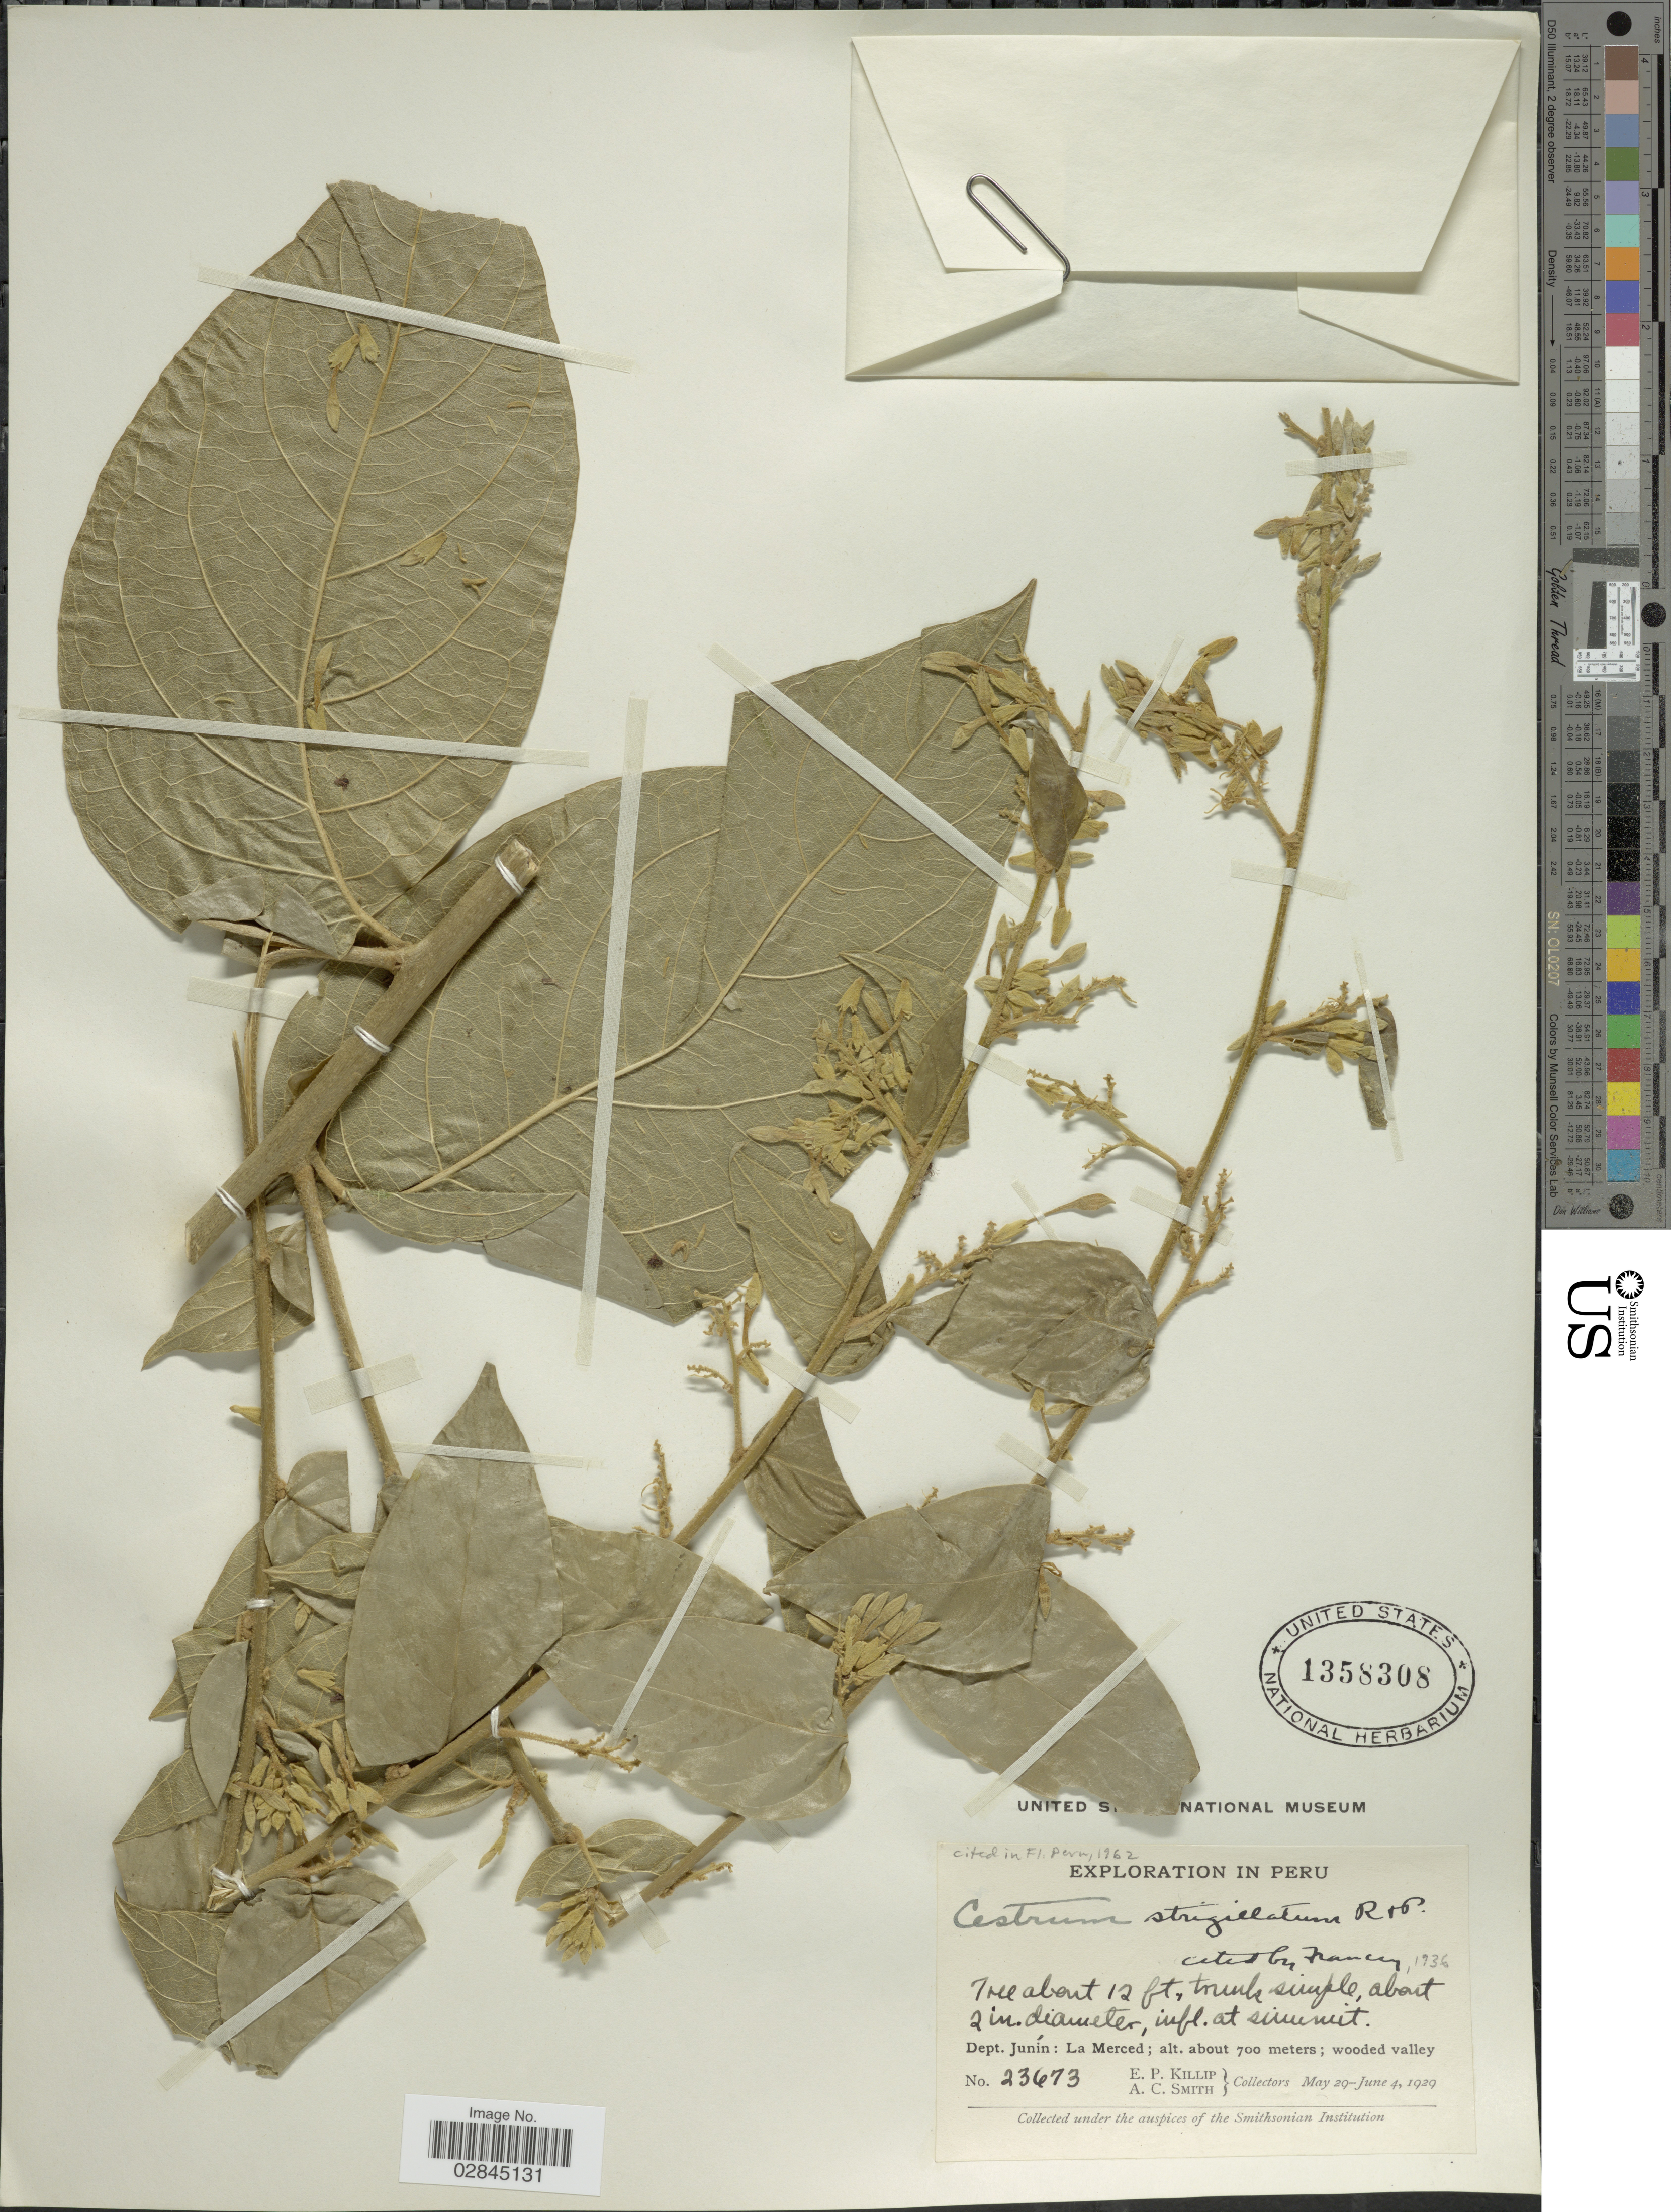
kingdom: Plantae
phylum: Tracheophyta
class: Magnoliopsida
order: Solanales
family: Solanaceae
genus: Cestrum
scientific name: Cestrum strigilatum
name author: Ruiz & Pav.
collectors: E. P. Killip & A. C. Smith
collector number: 23673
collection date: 1929-05-29/1929-06-04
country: Peru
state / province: Junín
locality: Dept. Junín: La Merced.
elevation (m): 700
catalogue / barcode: US 1358308